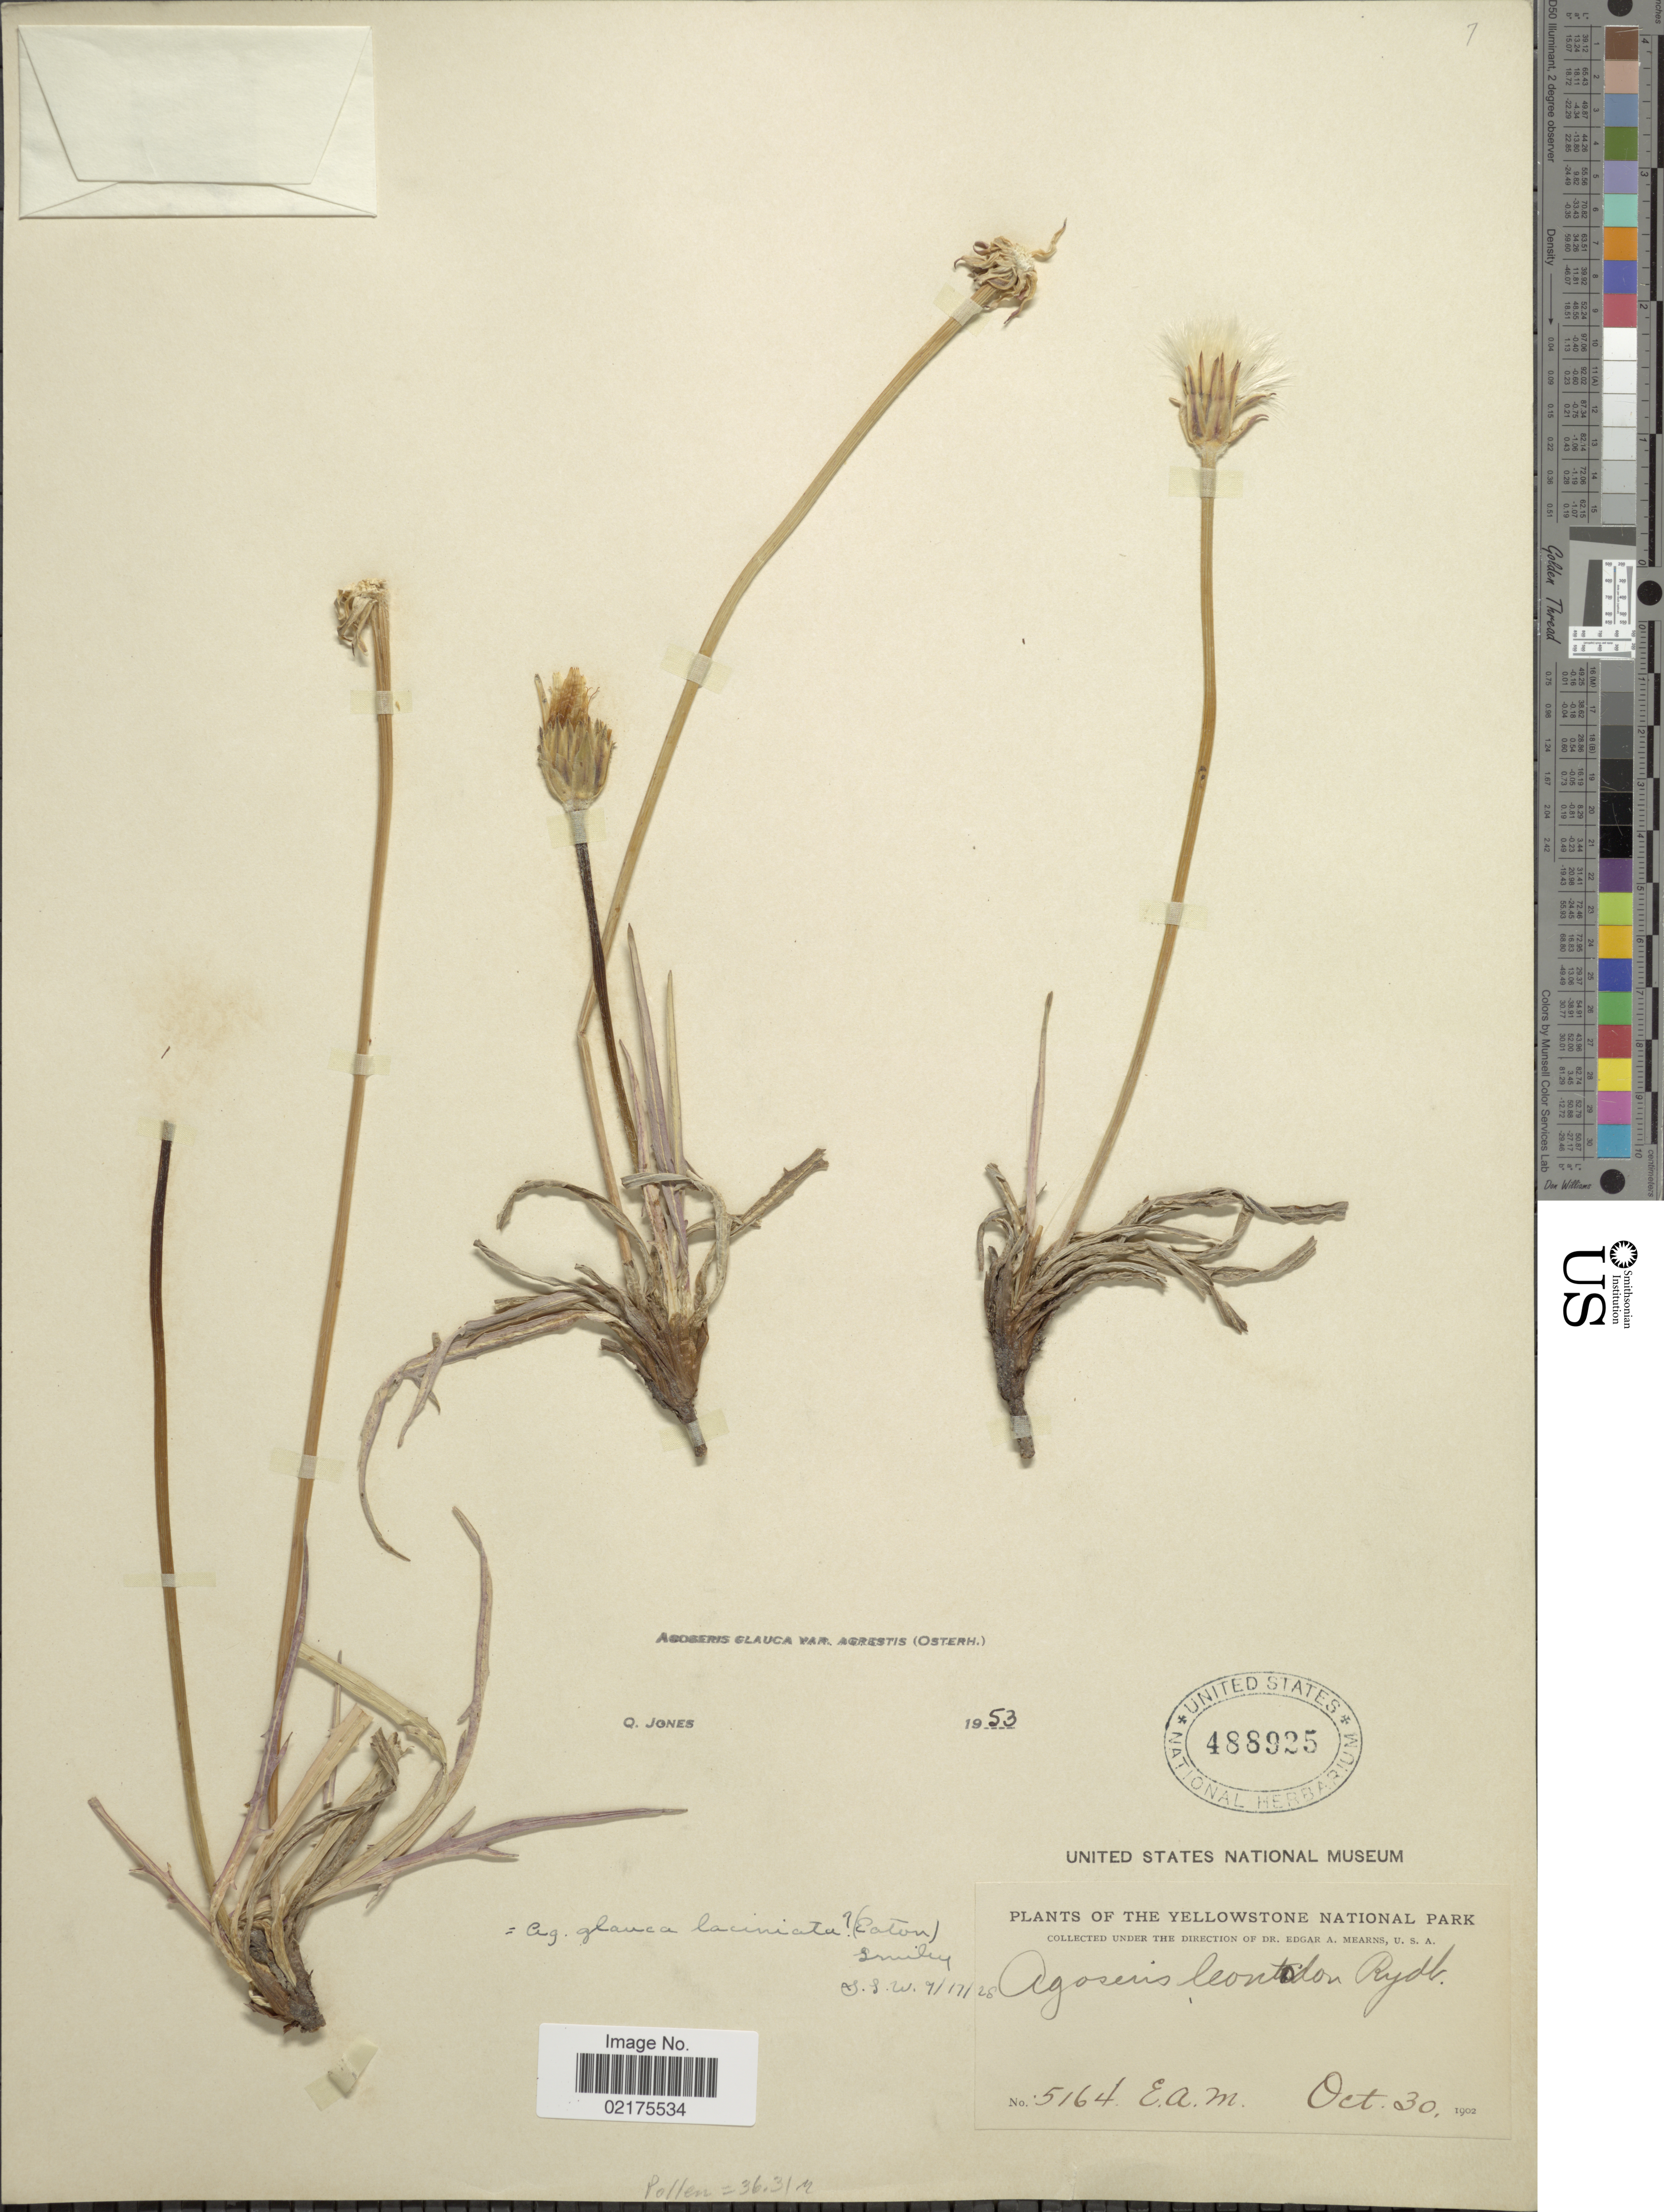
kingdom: Plantae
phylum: Tracheophyta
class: Magnoliopsida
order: Asterales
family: Asteraceae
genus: Agoseris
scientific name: Agoseris glauca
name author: (Pursh) Raf.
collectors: E. A. Mearns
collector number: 5164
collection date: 1902-10-30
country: United States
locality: Yellowstone National Park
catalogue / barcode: US 488925